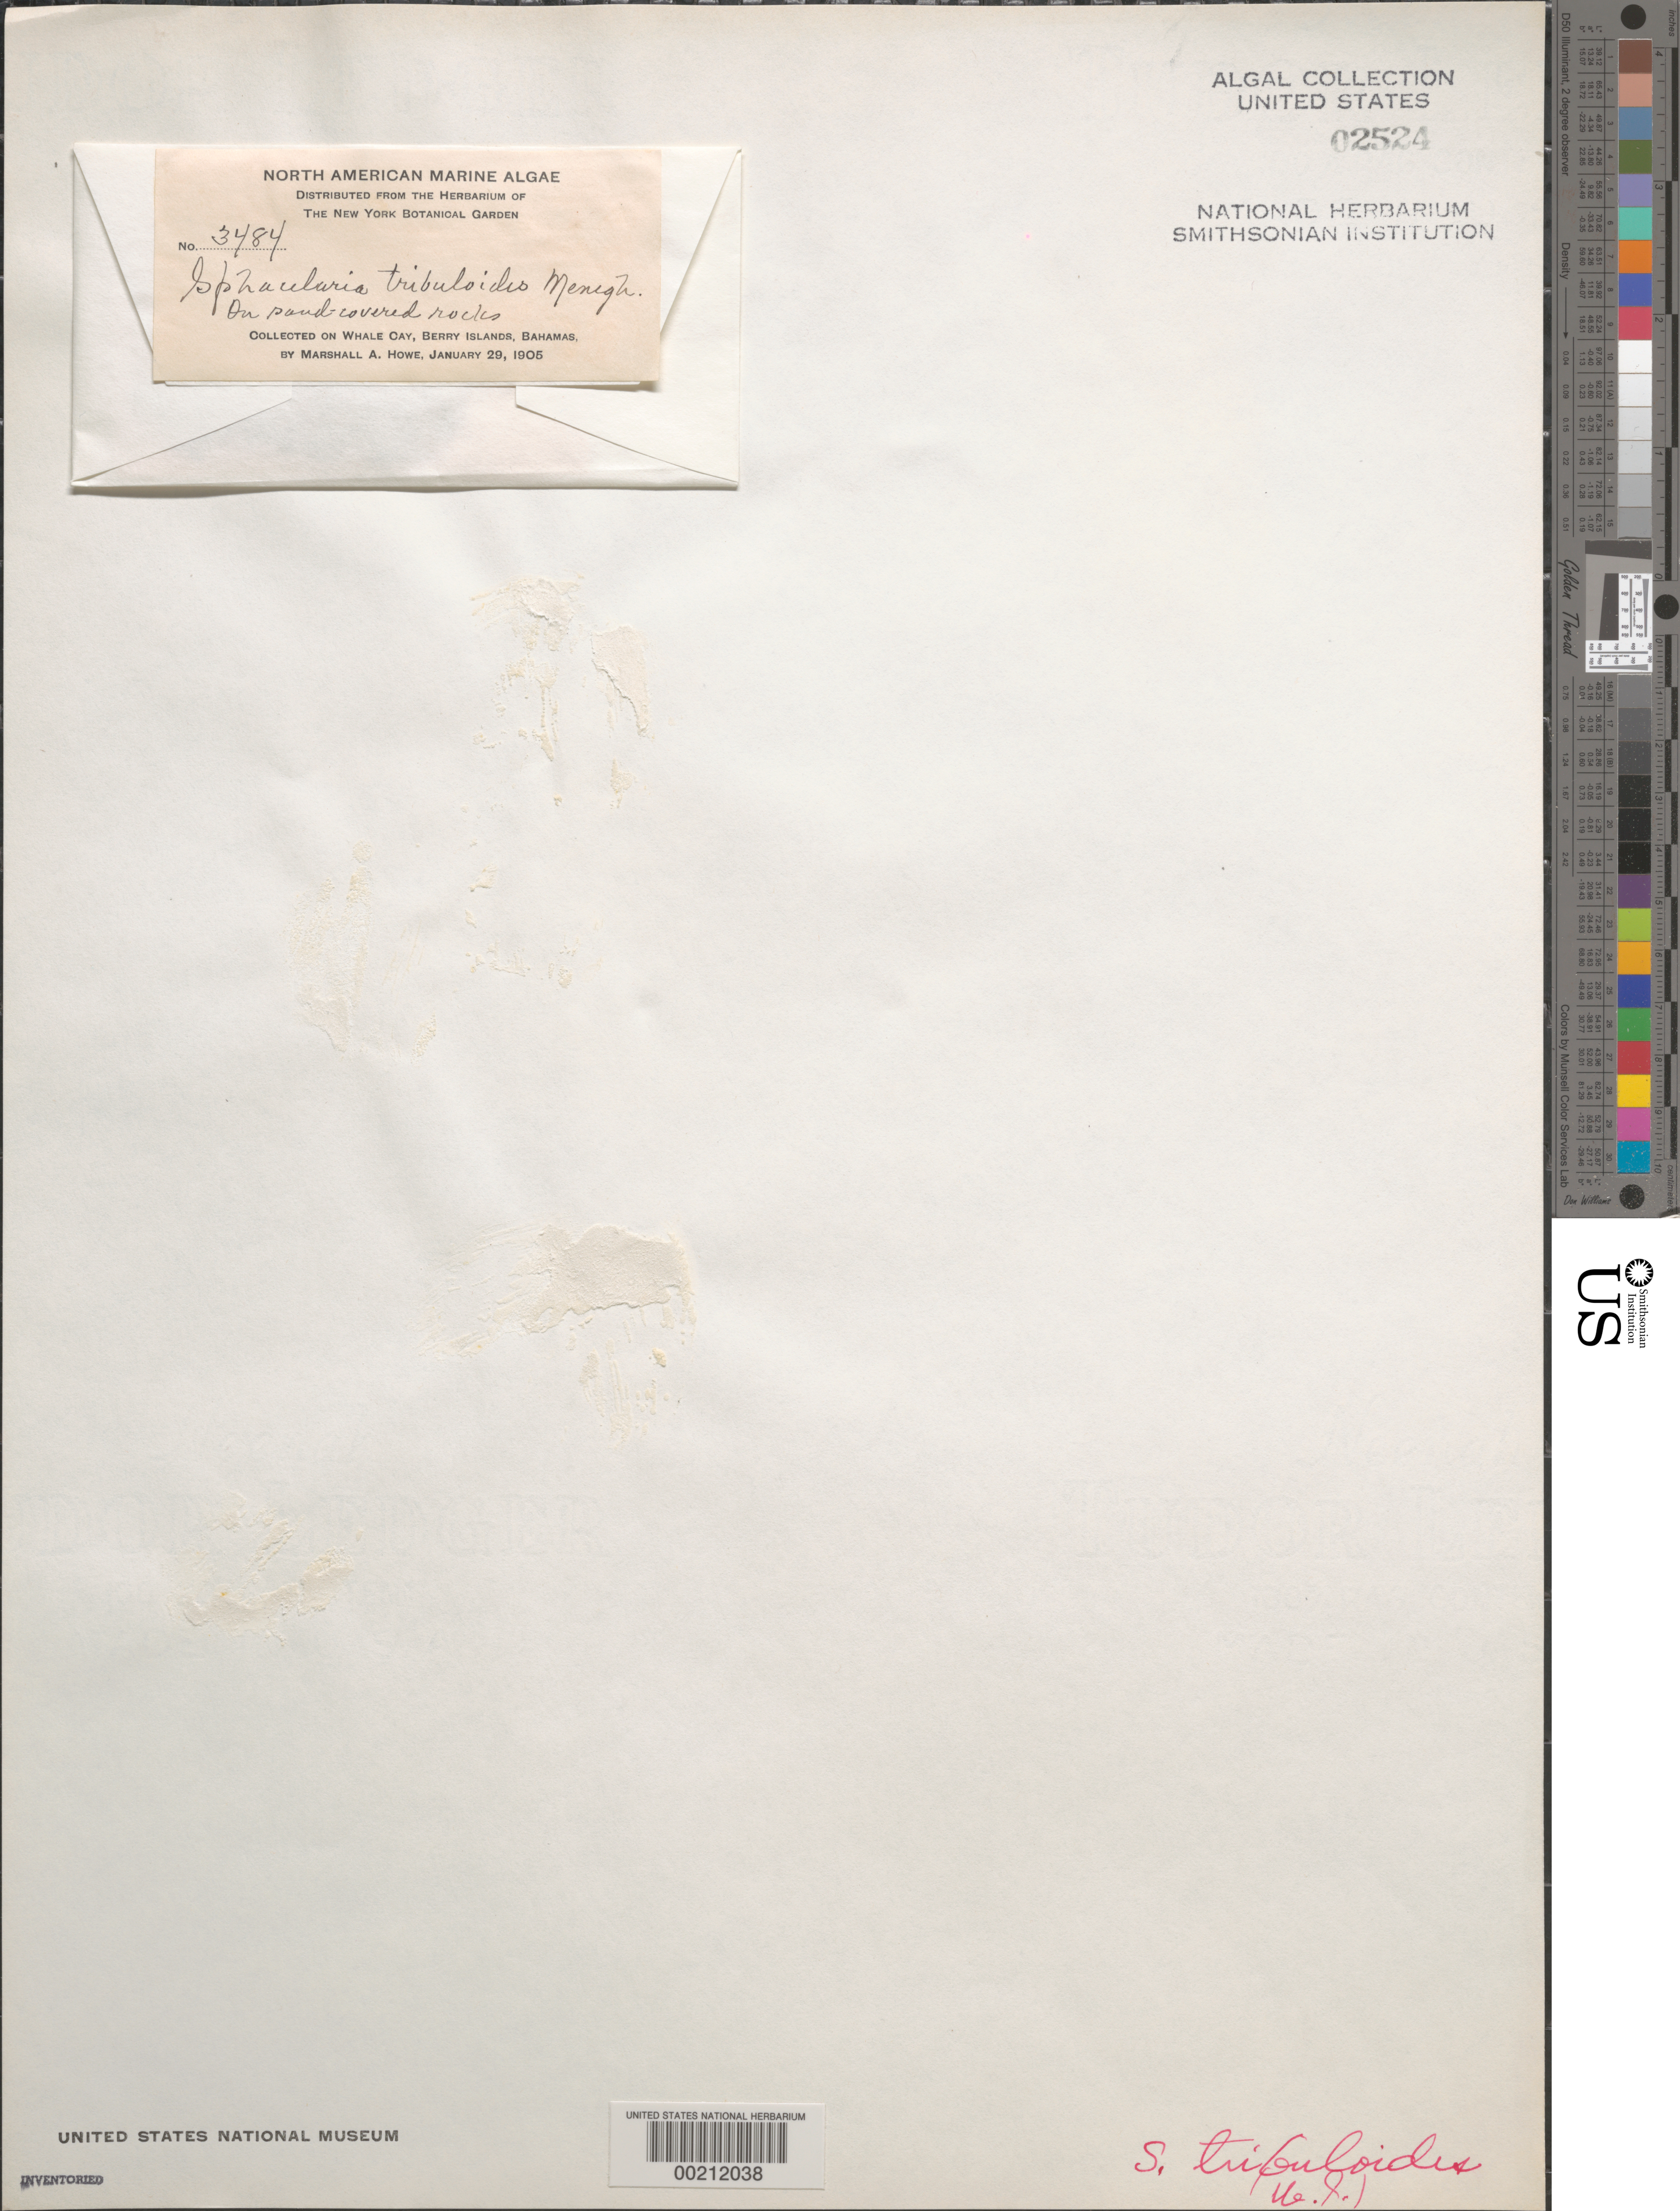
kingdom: Chromista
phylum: Ochrophyta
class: Phaeophyceae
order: Sphacelariales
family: Sphacelariaceae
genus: Sphacelaria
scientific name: Sphacelaria tribuloides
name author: Menegh.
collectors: M. A. Howe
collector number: MAH 3484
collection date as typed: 29 Jan 1905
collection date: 1905-01-29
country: Bahamas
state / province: Berry Islands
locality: Whale cay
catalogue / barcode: US 2524